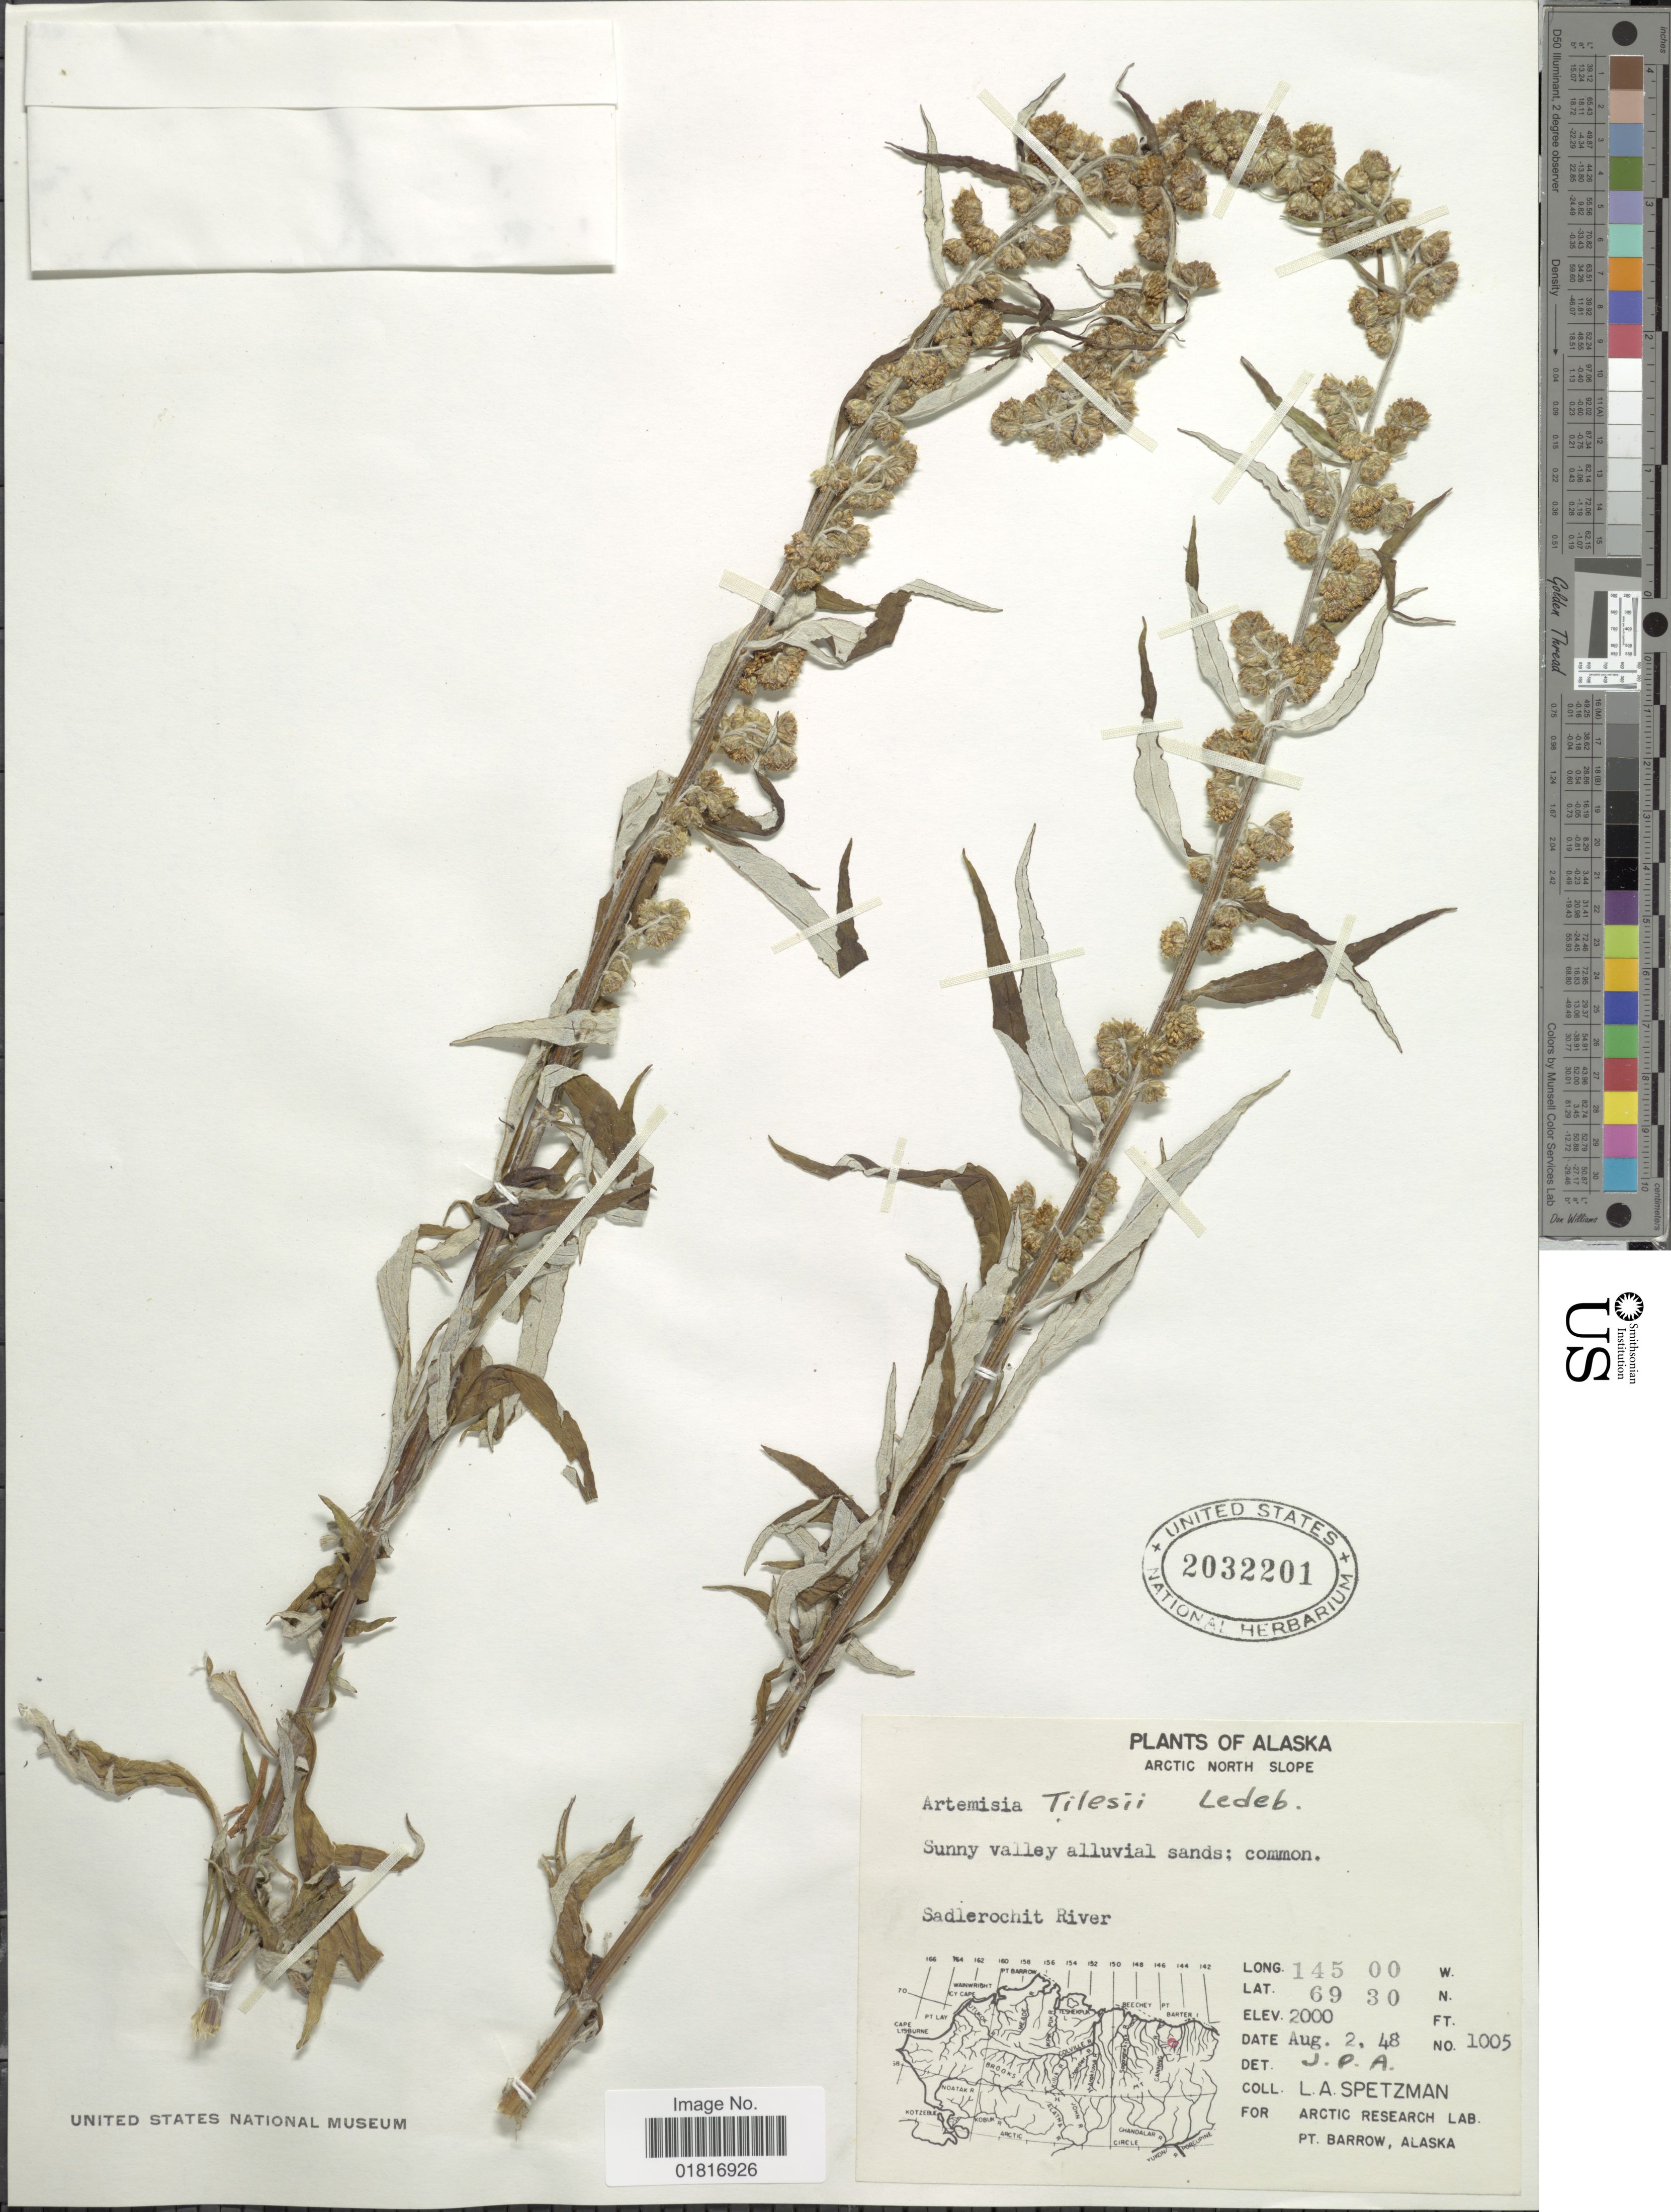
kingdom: Plantae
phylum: Tracheophyta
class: Magnoliopsida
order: Asterales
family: Asteraceae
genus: Artemisia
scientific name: Artemisia tilesii var. elatior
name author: Torr. & A. Gray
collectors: L. Spetzman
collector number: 1005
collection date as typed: Transcribed d/m/y: 2/8/48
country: United States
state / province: Alaska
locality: Arctic North Slope, Sunny valle alluvial sands; common, Sadlerochit River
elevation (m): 610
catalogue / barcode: US 2032201